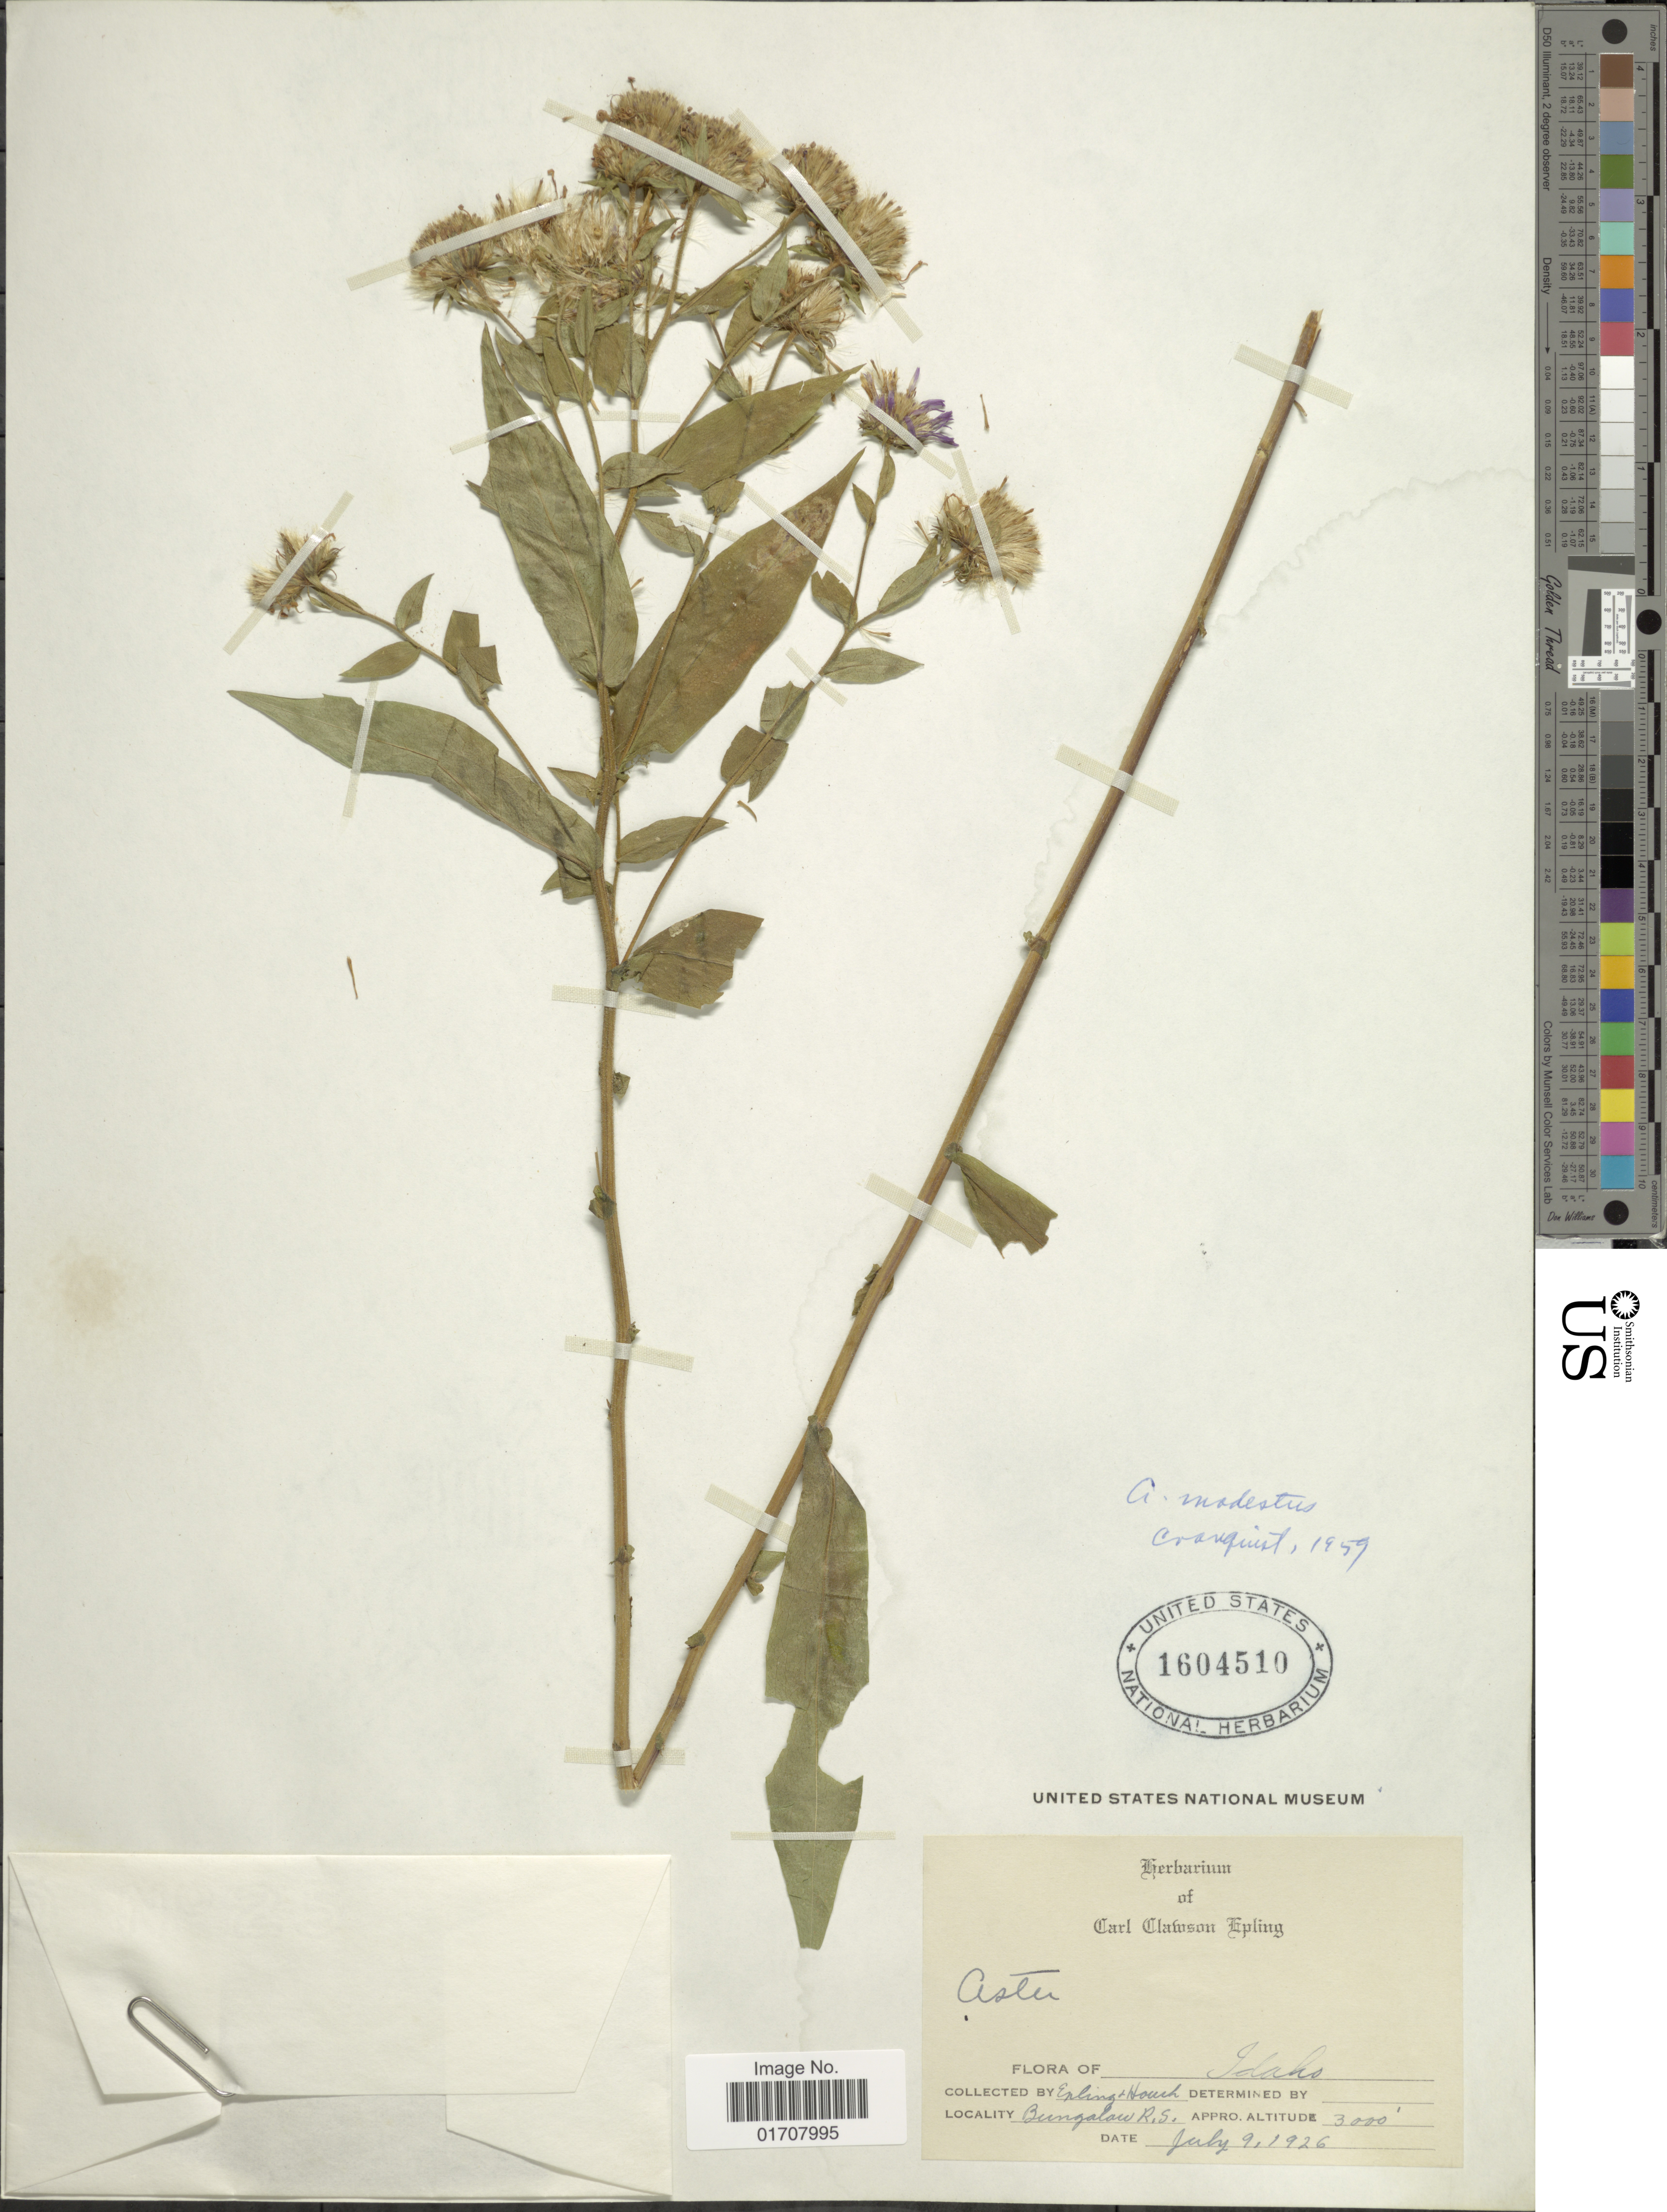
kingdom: Plantae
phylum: Tracheophyta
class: Magnoliopsida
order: Asterales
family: Asteraceae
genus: Canadanthus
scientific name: Canadanthus modestus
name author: (Lindl.) G.L. Nesom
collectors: -- Epling & -. Hauch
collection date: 1926-07-09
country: United States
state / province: Idaho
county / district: Clearwater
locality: Bungalow Ranger Station.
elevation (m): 914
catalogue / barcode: US 1604510